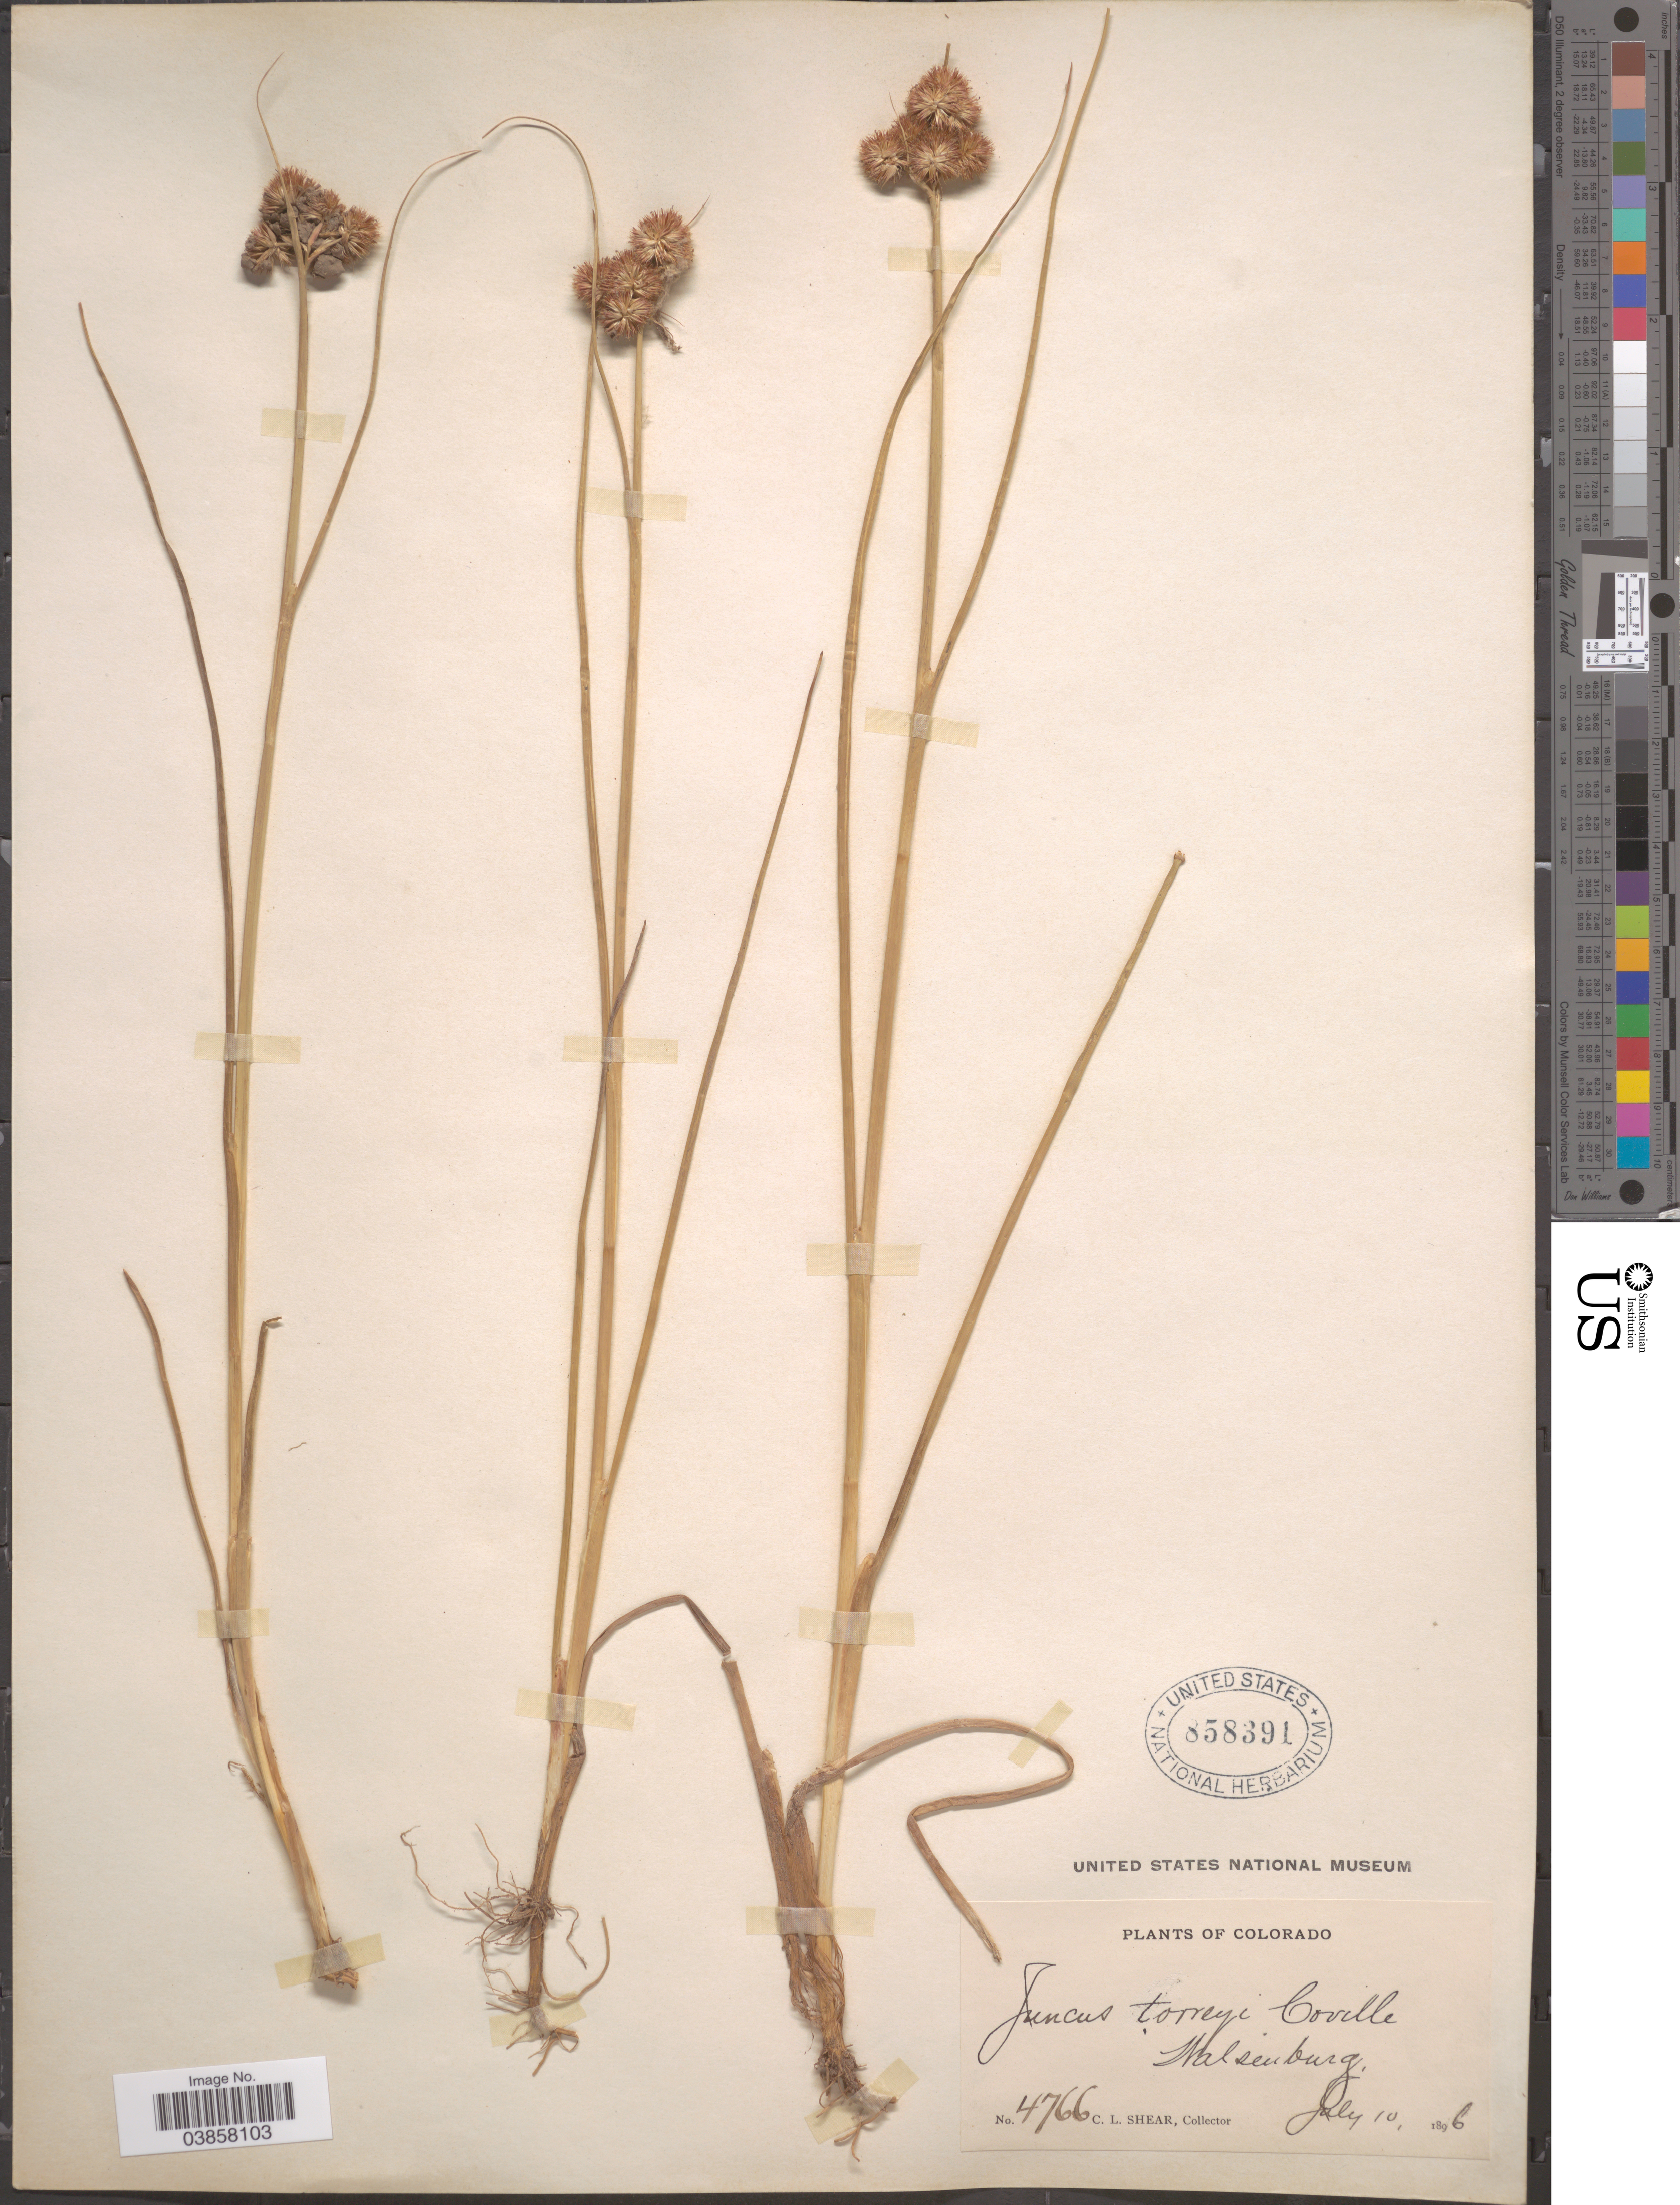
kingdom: Plantae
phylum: Tracheophyta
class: Liliopsida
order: Poales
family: Juncaceae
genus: Juncus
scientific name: Juncus torreyi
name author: Coville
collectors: C. L. Shear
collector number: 4766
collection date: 1896-07-10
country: United States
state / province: Colorado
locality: Walsenburg.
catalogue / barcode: US 858391